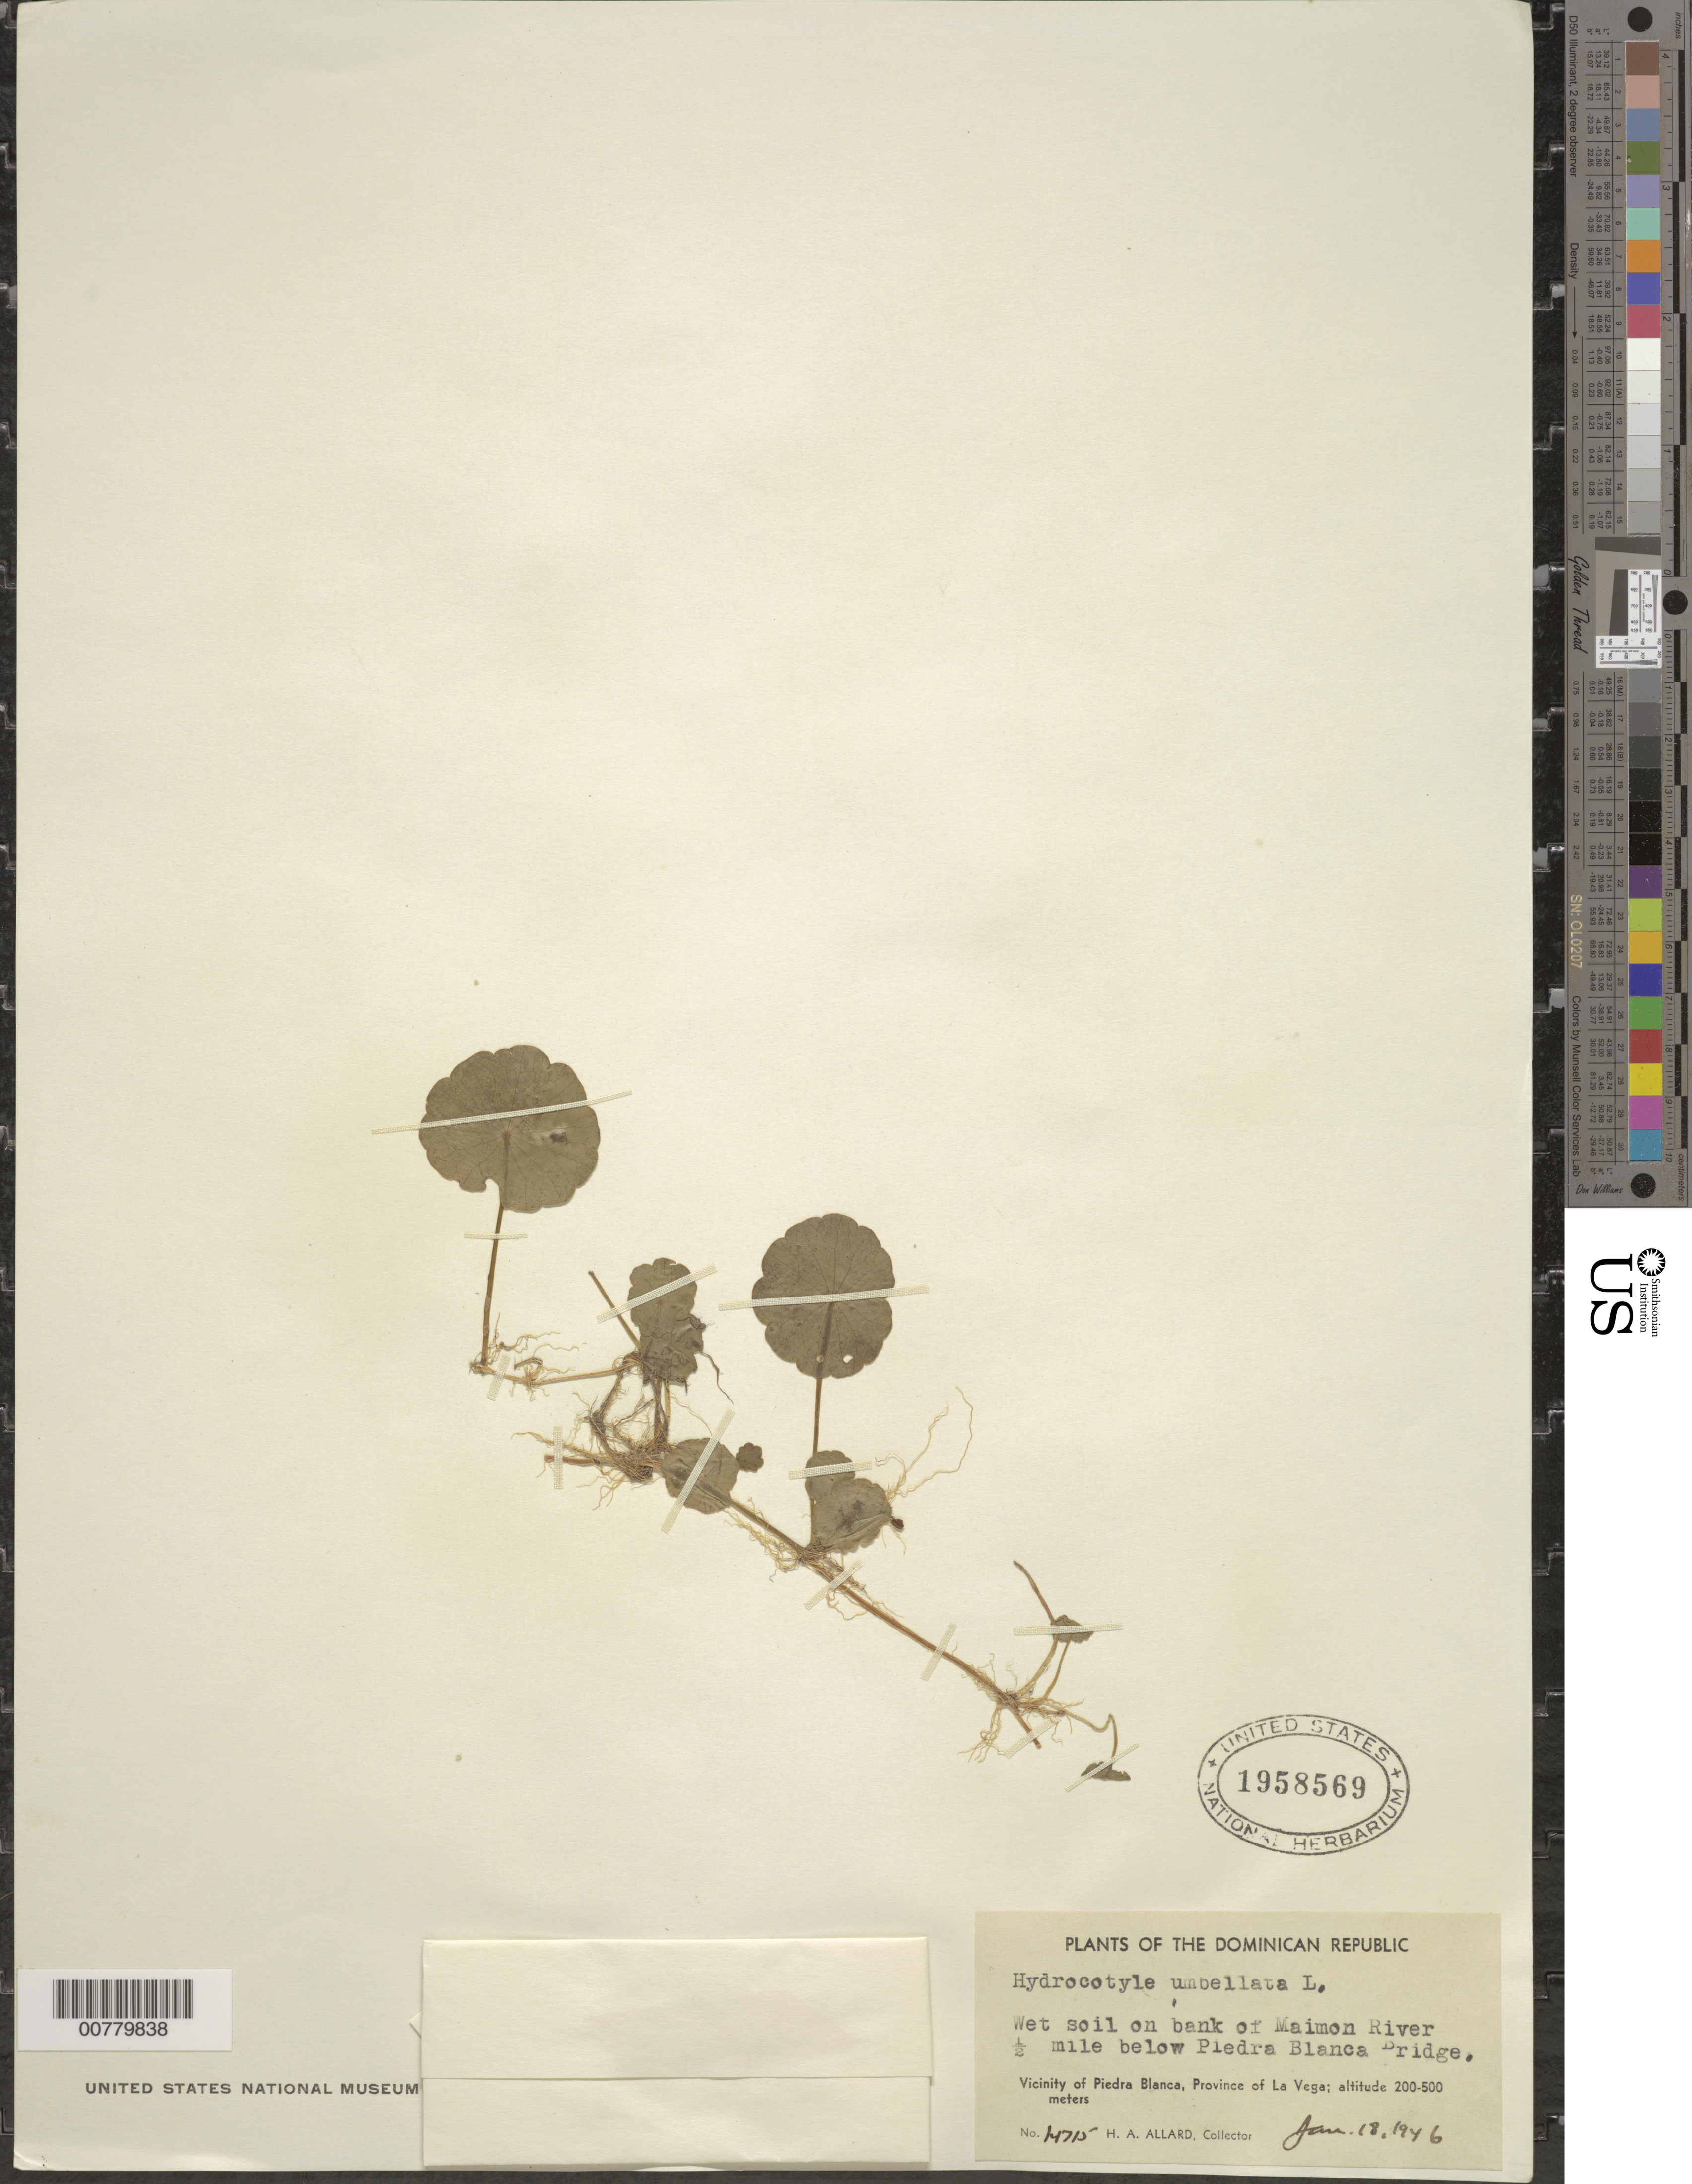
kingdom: Plantae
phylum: Tracheophyta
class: Magnoliopsida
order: Apiales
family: Araliaceae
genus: Hydrocotyle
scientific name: Hydrocotyle umbellata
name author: L.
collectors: H. A. Allard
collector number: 14715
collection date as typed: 18 Jan 1946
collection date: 1946-01-18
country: Dominican Republic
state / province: La Vega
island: Hispaniola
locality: Vicinity of Piedra Blanca, bank of Maimon River 0.5 mile below Piedra Blanca Bridge.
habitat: Wet soil.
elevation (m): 200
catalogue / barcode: US 1958569